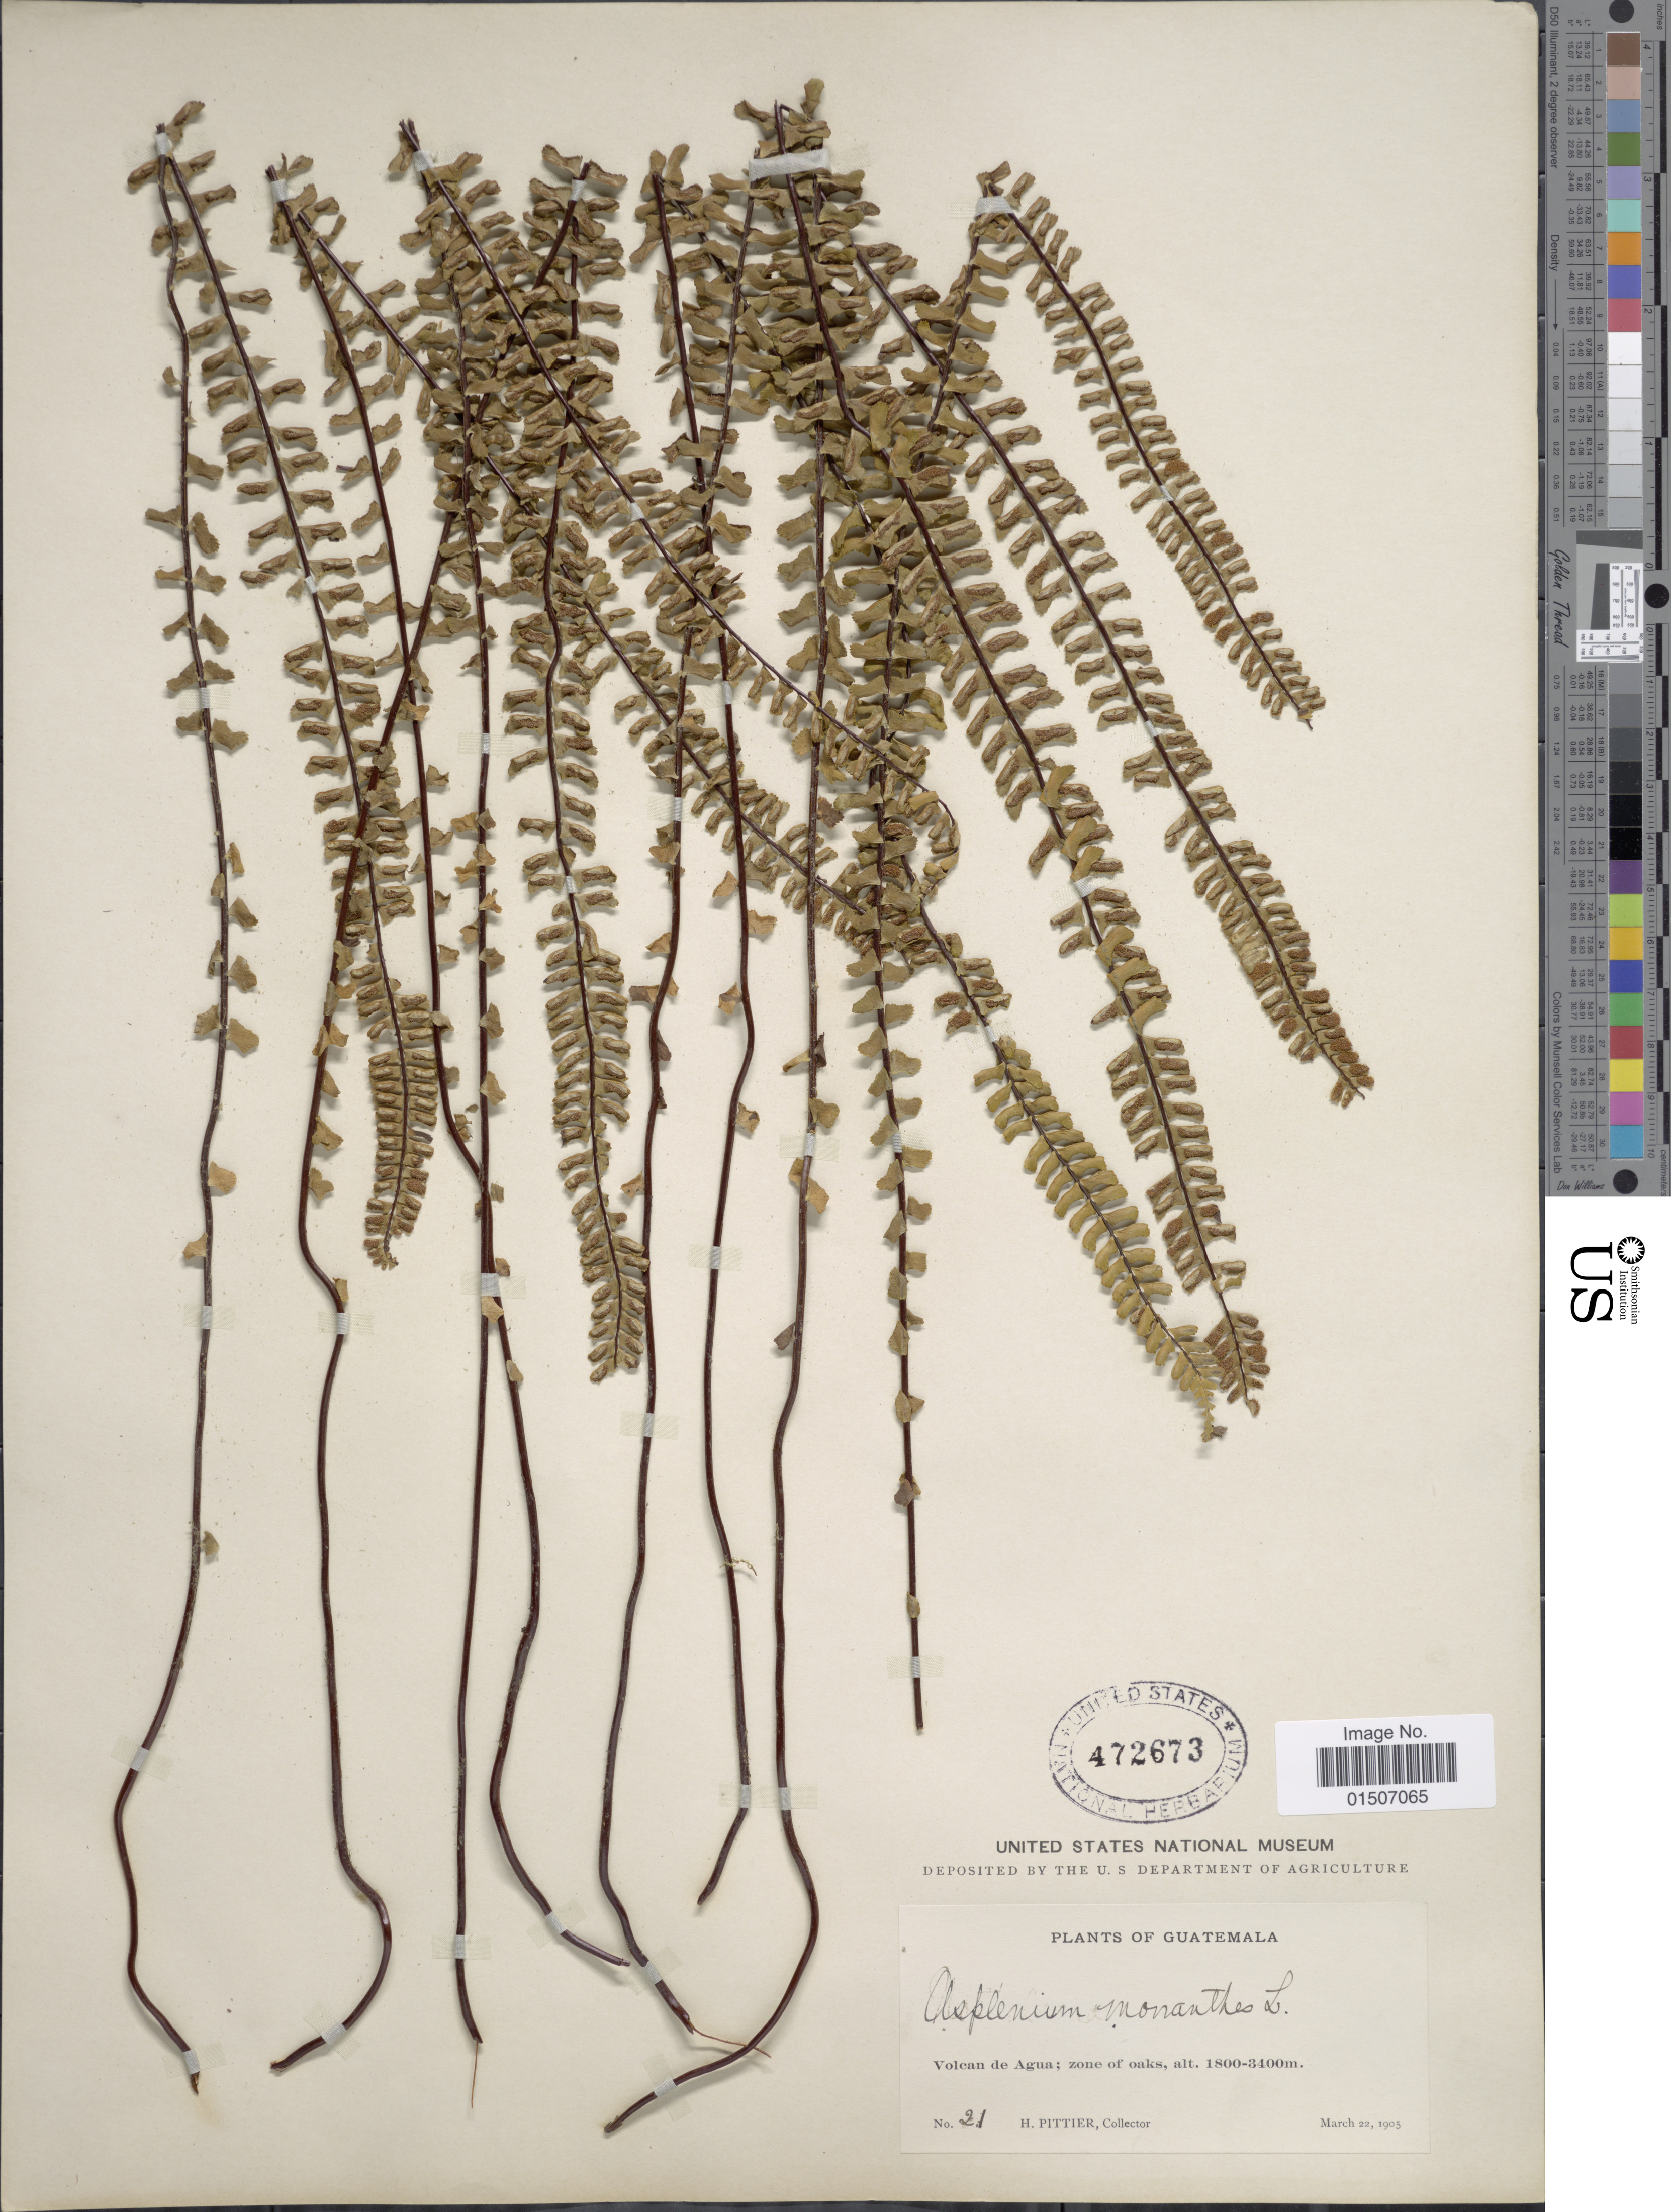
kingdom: Plantae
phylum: Tracheophyta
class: Polypodiopsida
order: Polypodiales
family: Aspleniaceae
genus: Asplenium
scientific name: Asplenium monanthes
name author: L.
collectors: H. F. Pittier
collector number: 21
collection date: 1905-03-22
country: Guatemala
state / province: Guatemala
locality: Volcan de Agua; zone of oaks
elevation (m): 1800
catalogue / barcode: US 472673